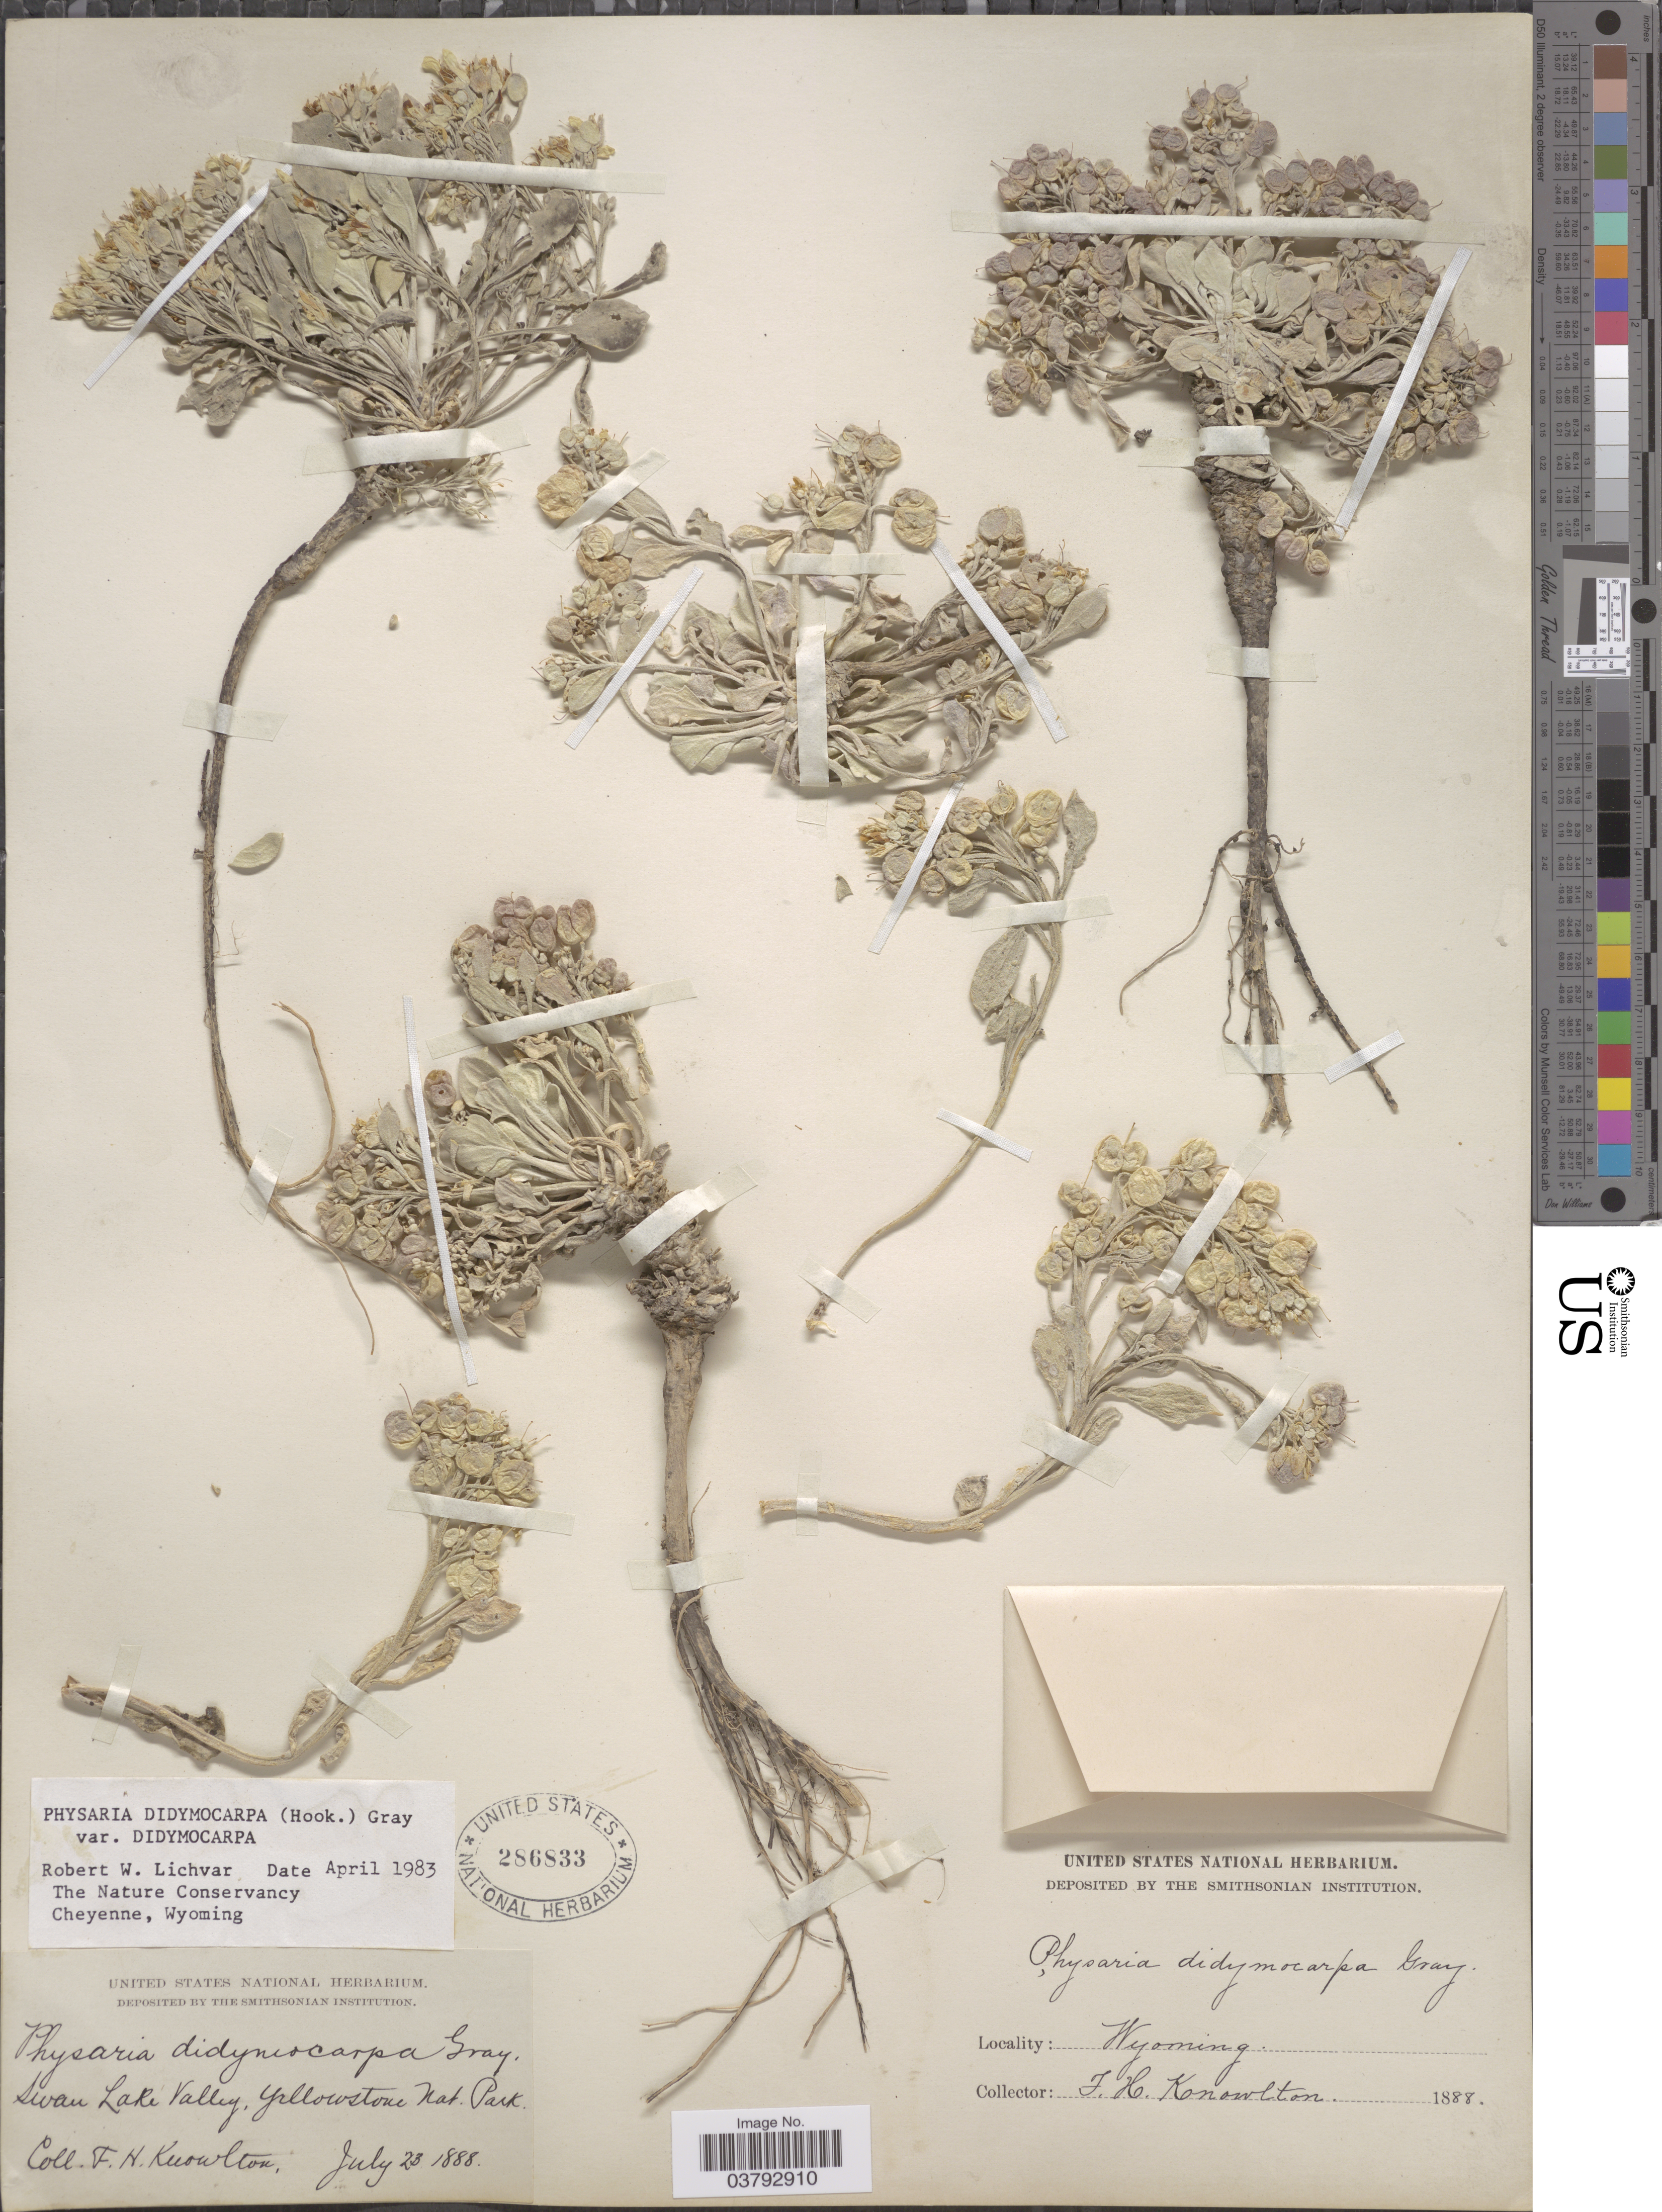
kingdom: Plantae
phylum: Tracheophyta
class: Magnoliopsida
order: Brassicales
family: Brassicaceae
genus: Physaria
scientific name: Physaria didymocarpa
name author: (Hook.) A. Gray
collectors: F. H. Knowlton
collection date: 1888-07-23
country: United States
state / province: Wyoming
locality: Swan Lake Valley, Yellowstone Nat. Park.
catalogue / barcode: US 286833